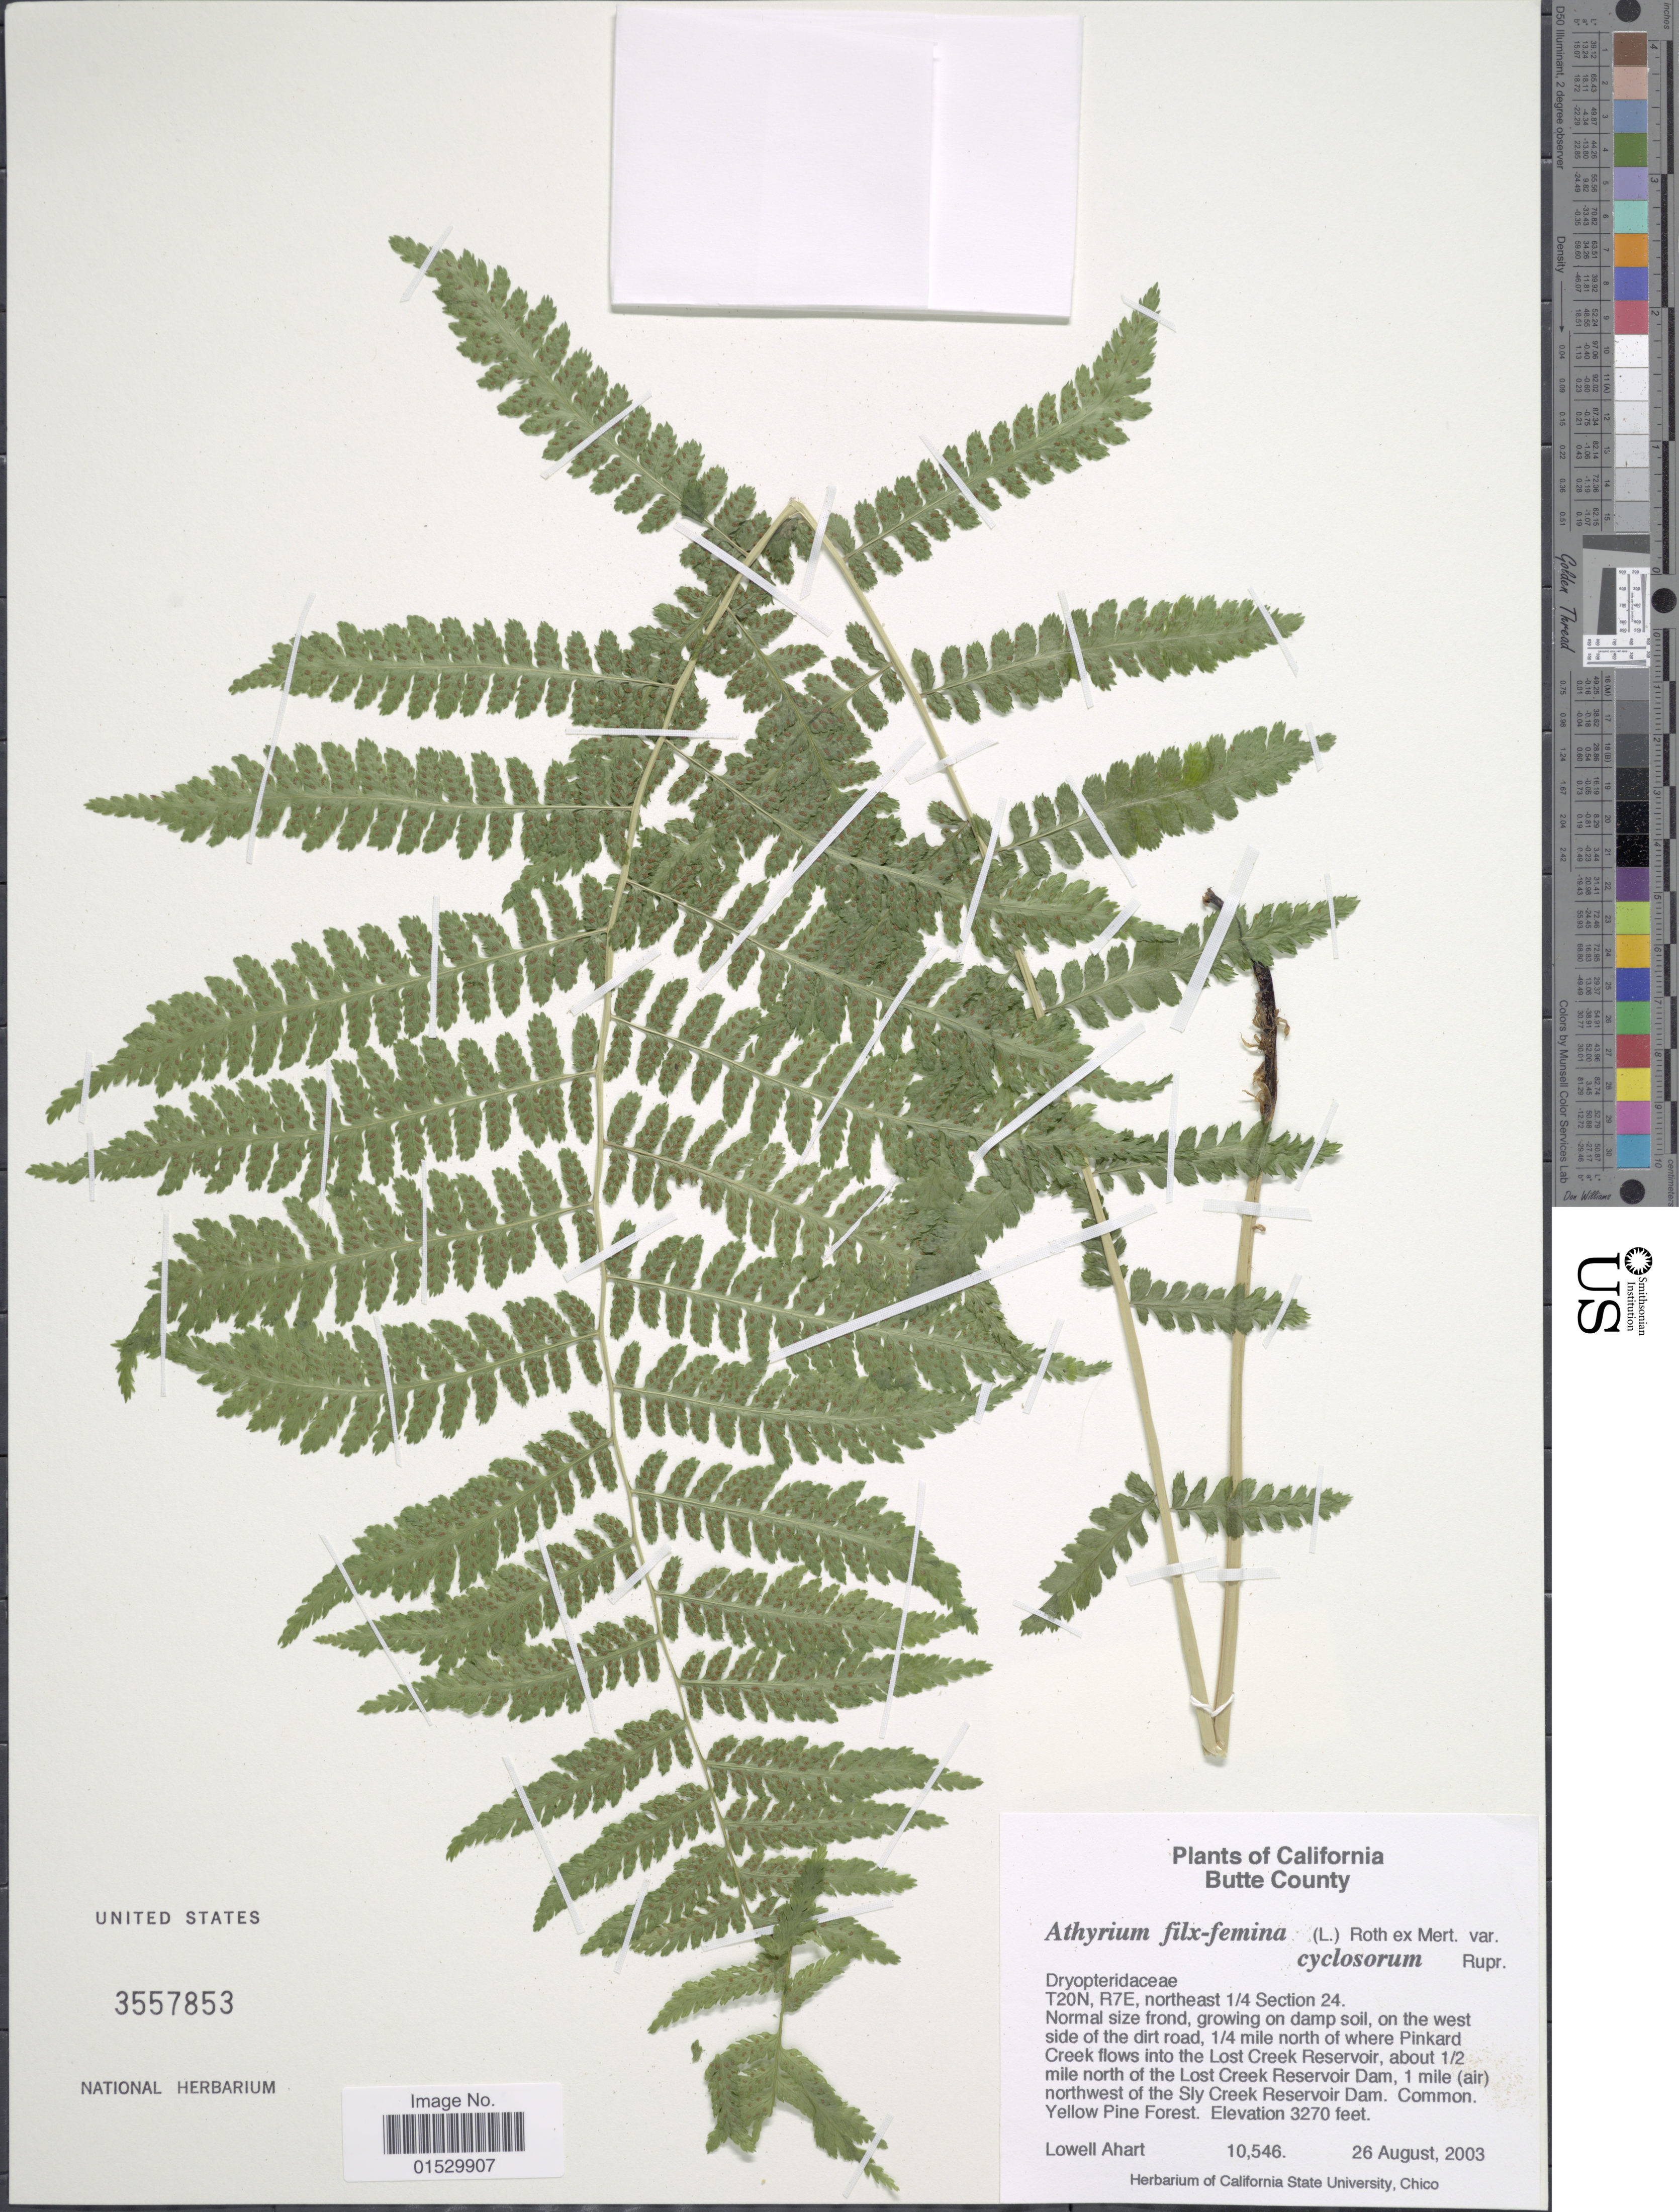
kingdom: Plantae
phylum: Tracheophyta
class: Polypodiopsida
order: Polypodiales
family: Athyriaceae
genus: Athyrium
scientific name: Athyrium filix-femina subsp. cyclosorum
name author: (Rupr.) C. Chr.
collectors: L. Ahart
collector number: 10546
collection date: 2003-08-26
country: United States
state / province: California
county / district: Butte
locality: Butte County, T20N, R7E, northeast ¼ section 24. Normal size frond, growing on damp soil, on the west side of the dirt road, ¼ mile north of where Pinkard Creek flows into the Lost Creek Reservoir Dam, 1 mile (air) northwest of the Sly Creek Reservoir Dam. Common. Yellow Pine Forest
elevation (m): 997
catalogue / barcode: US 3557853